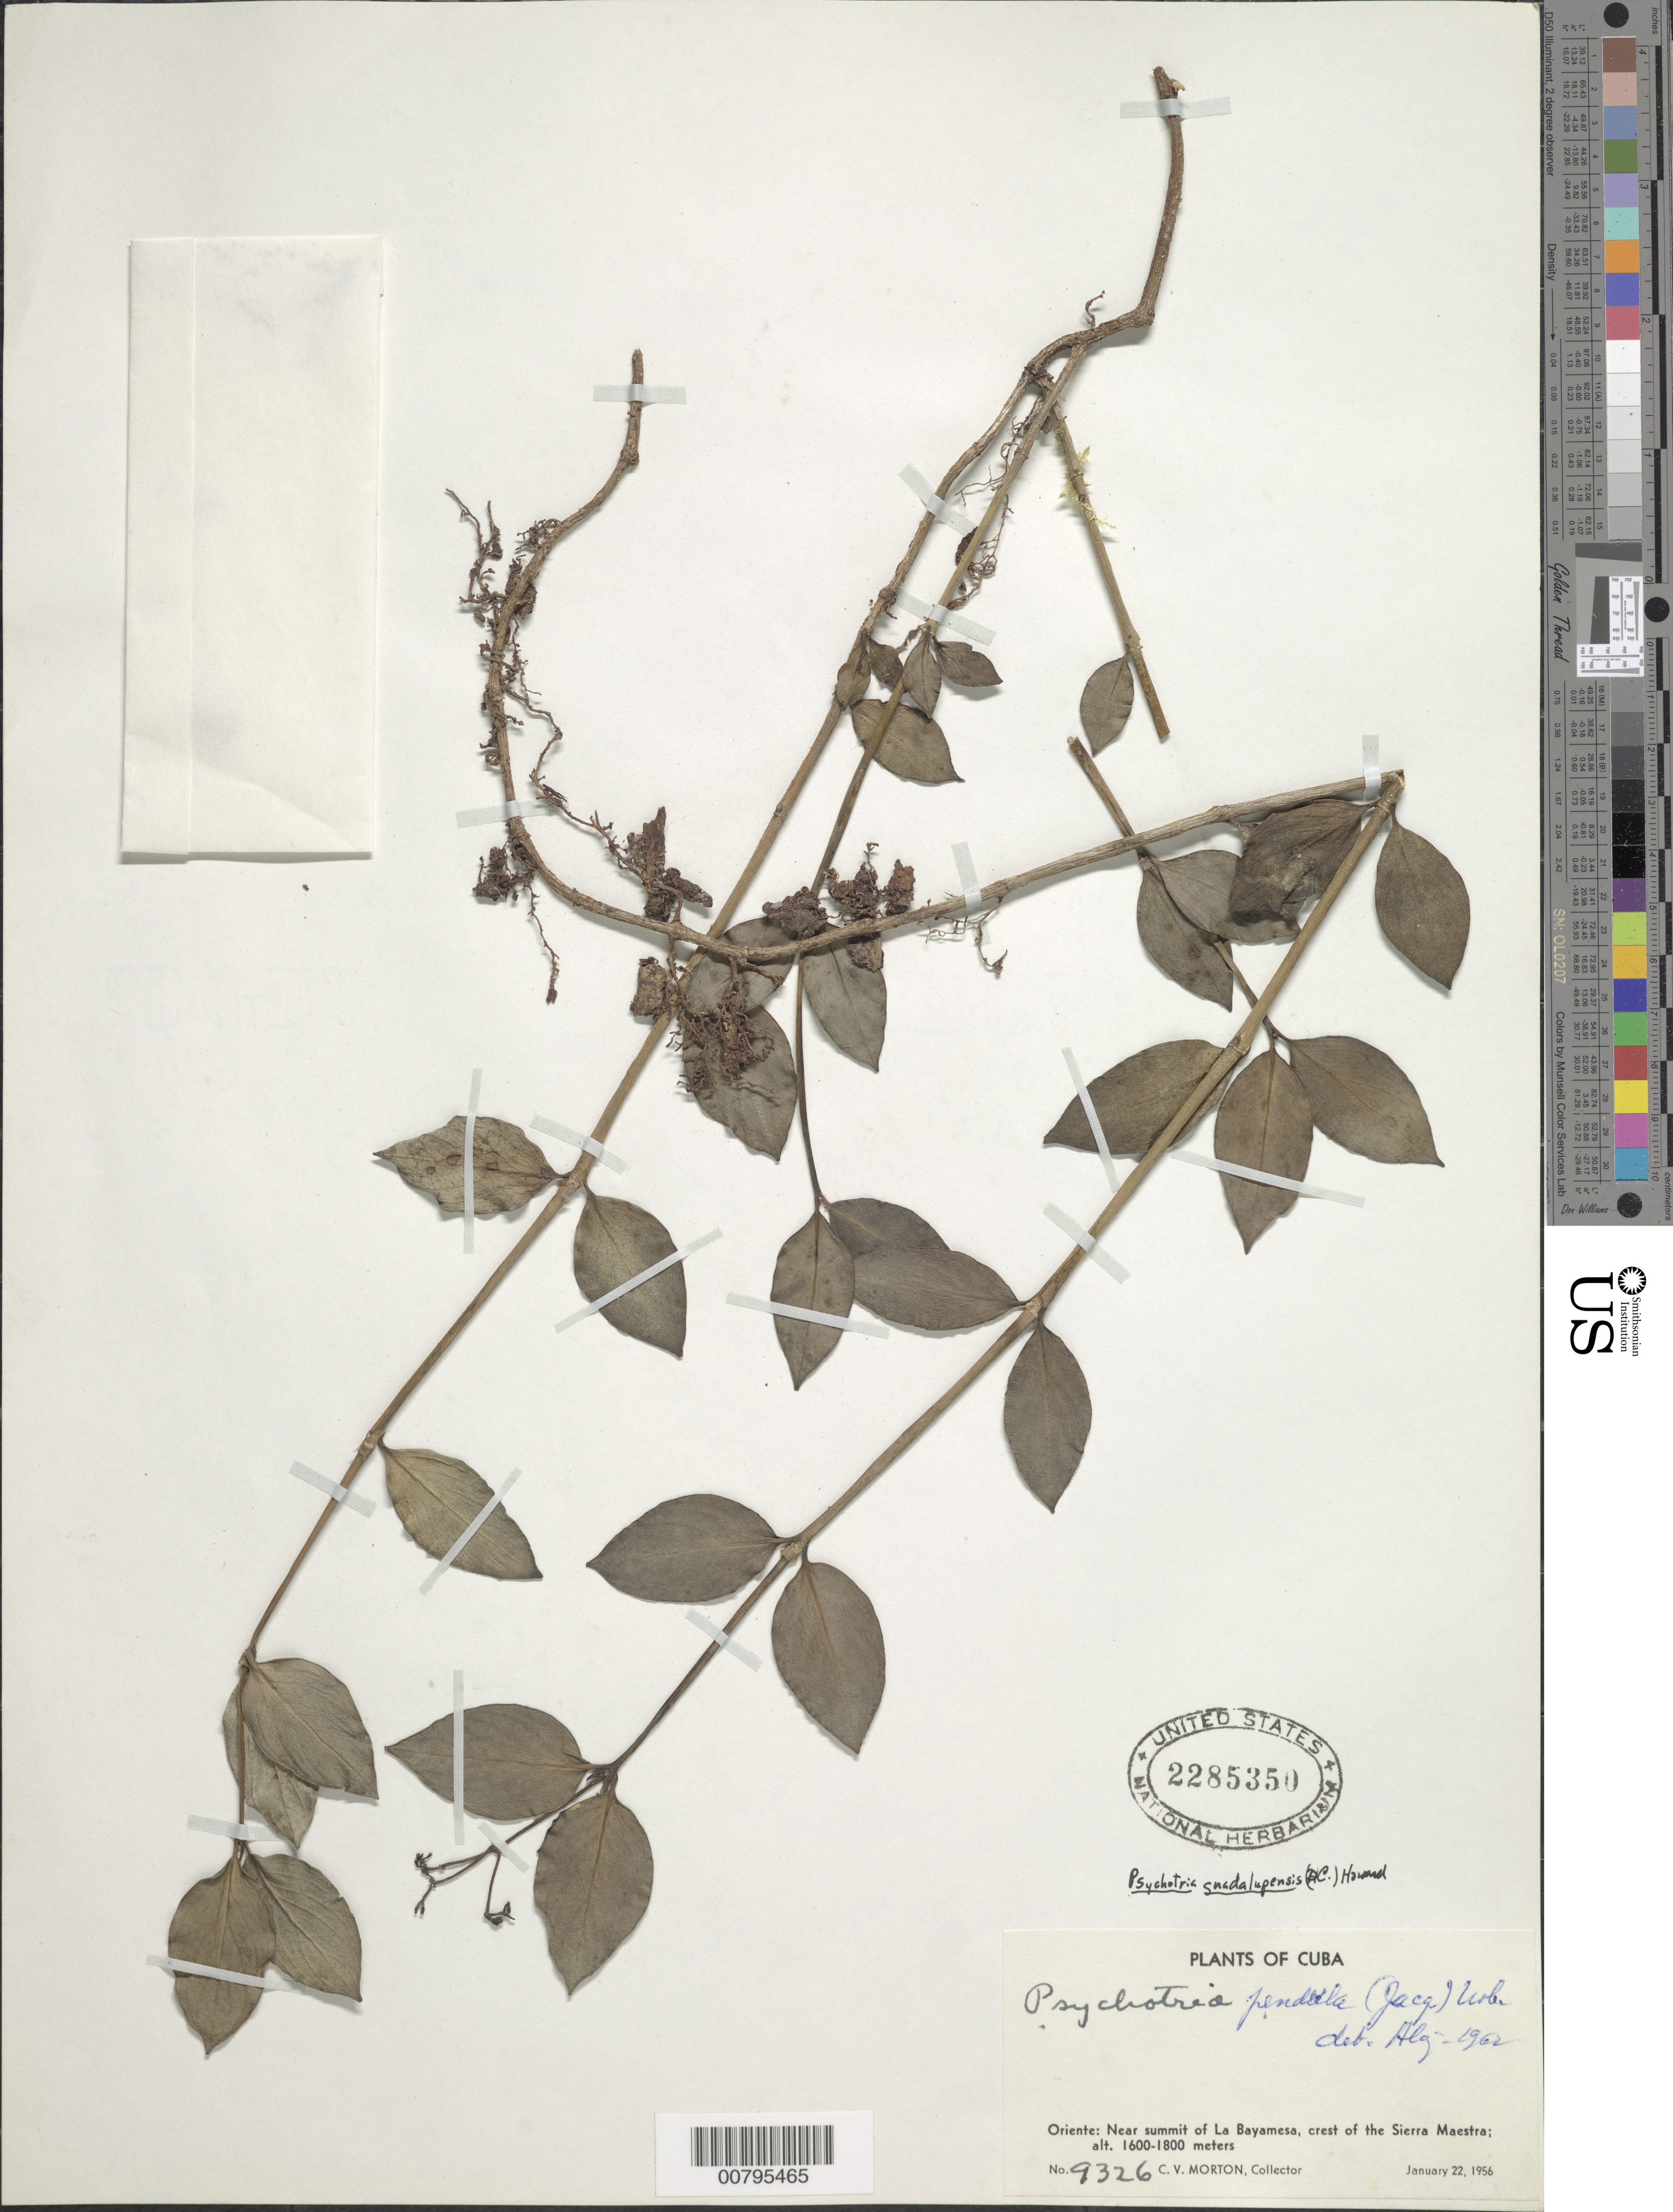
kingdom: Plantae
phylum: Tracheophyta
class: Magnoliopsida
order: Gentianales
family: Rubiaceae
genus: Notopleura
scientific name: Notopleura guadalupensis subsp. tetrapyren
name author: (Urb.) C.M. Taylor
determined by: Nicolson, Dan H.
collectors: C. V. Morton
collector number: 9326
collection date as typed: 22 Jan 1956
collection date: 1956-01-22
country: Cuba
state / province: Oriente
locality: Near summit of La Bayamesa, crest of the Sierra Maestra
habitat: Montane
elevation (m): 1600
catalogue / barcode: US 2285350